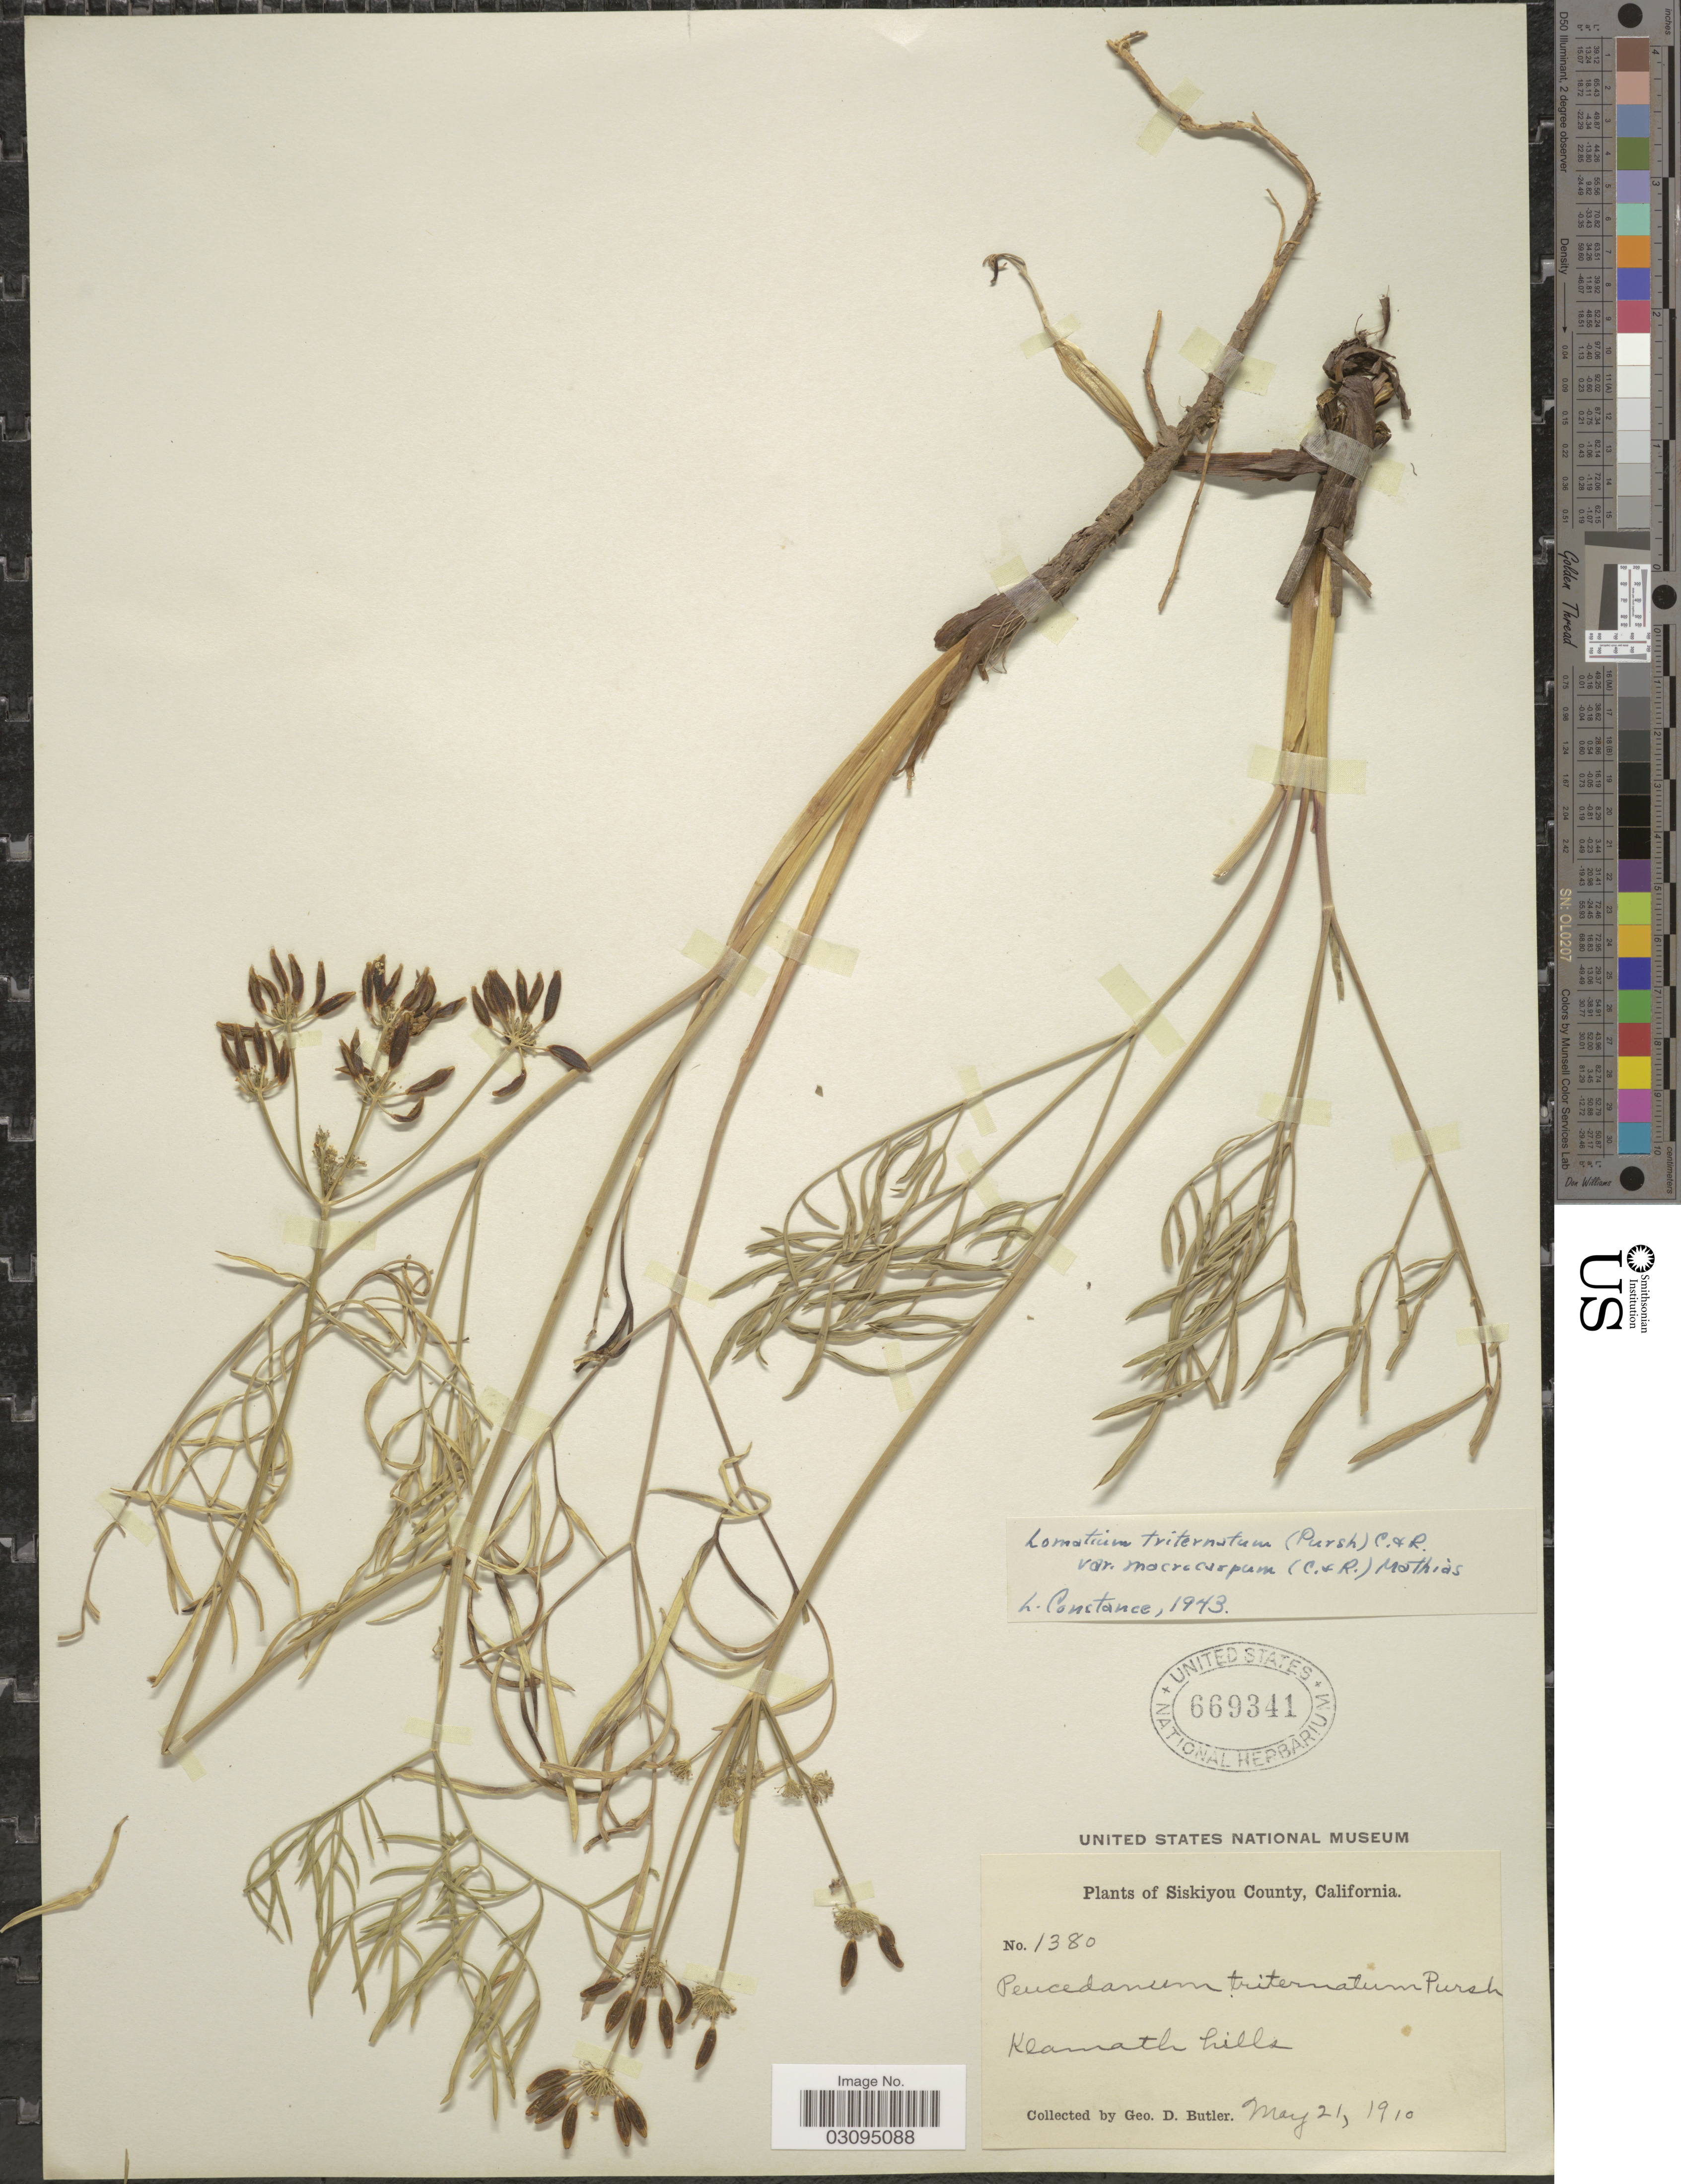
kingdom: Plantae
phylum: Tracheophyta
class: Magnoliopsida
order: Apiales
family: Apiaceae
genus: Lomatium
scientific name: Lomatium triternatum var. macrocarpum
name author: (J.M. Coult. & Rose) Mathias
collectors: G. D. Butler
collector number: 1380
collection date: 1910-05-21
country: United States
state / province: California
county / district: Siskiyou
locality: Siskiyou County, Klamath hills.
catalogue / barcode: US 669341